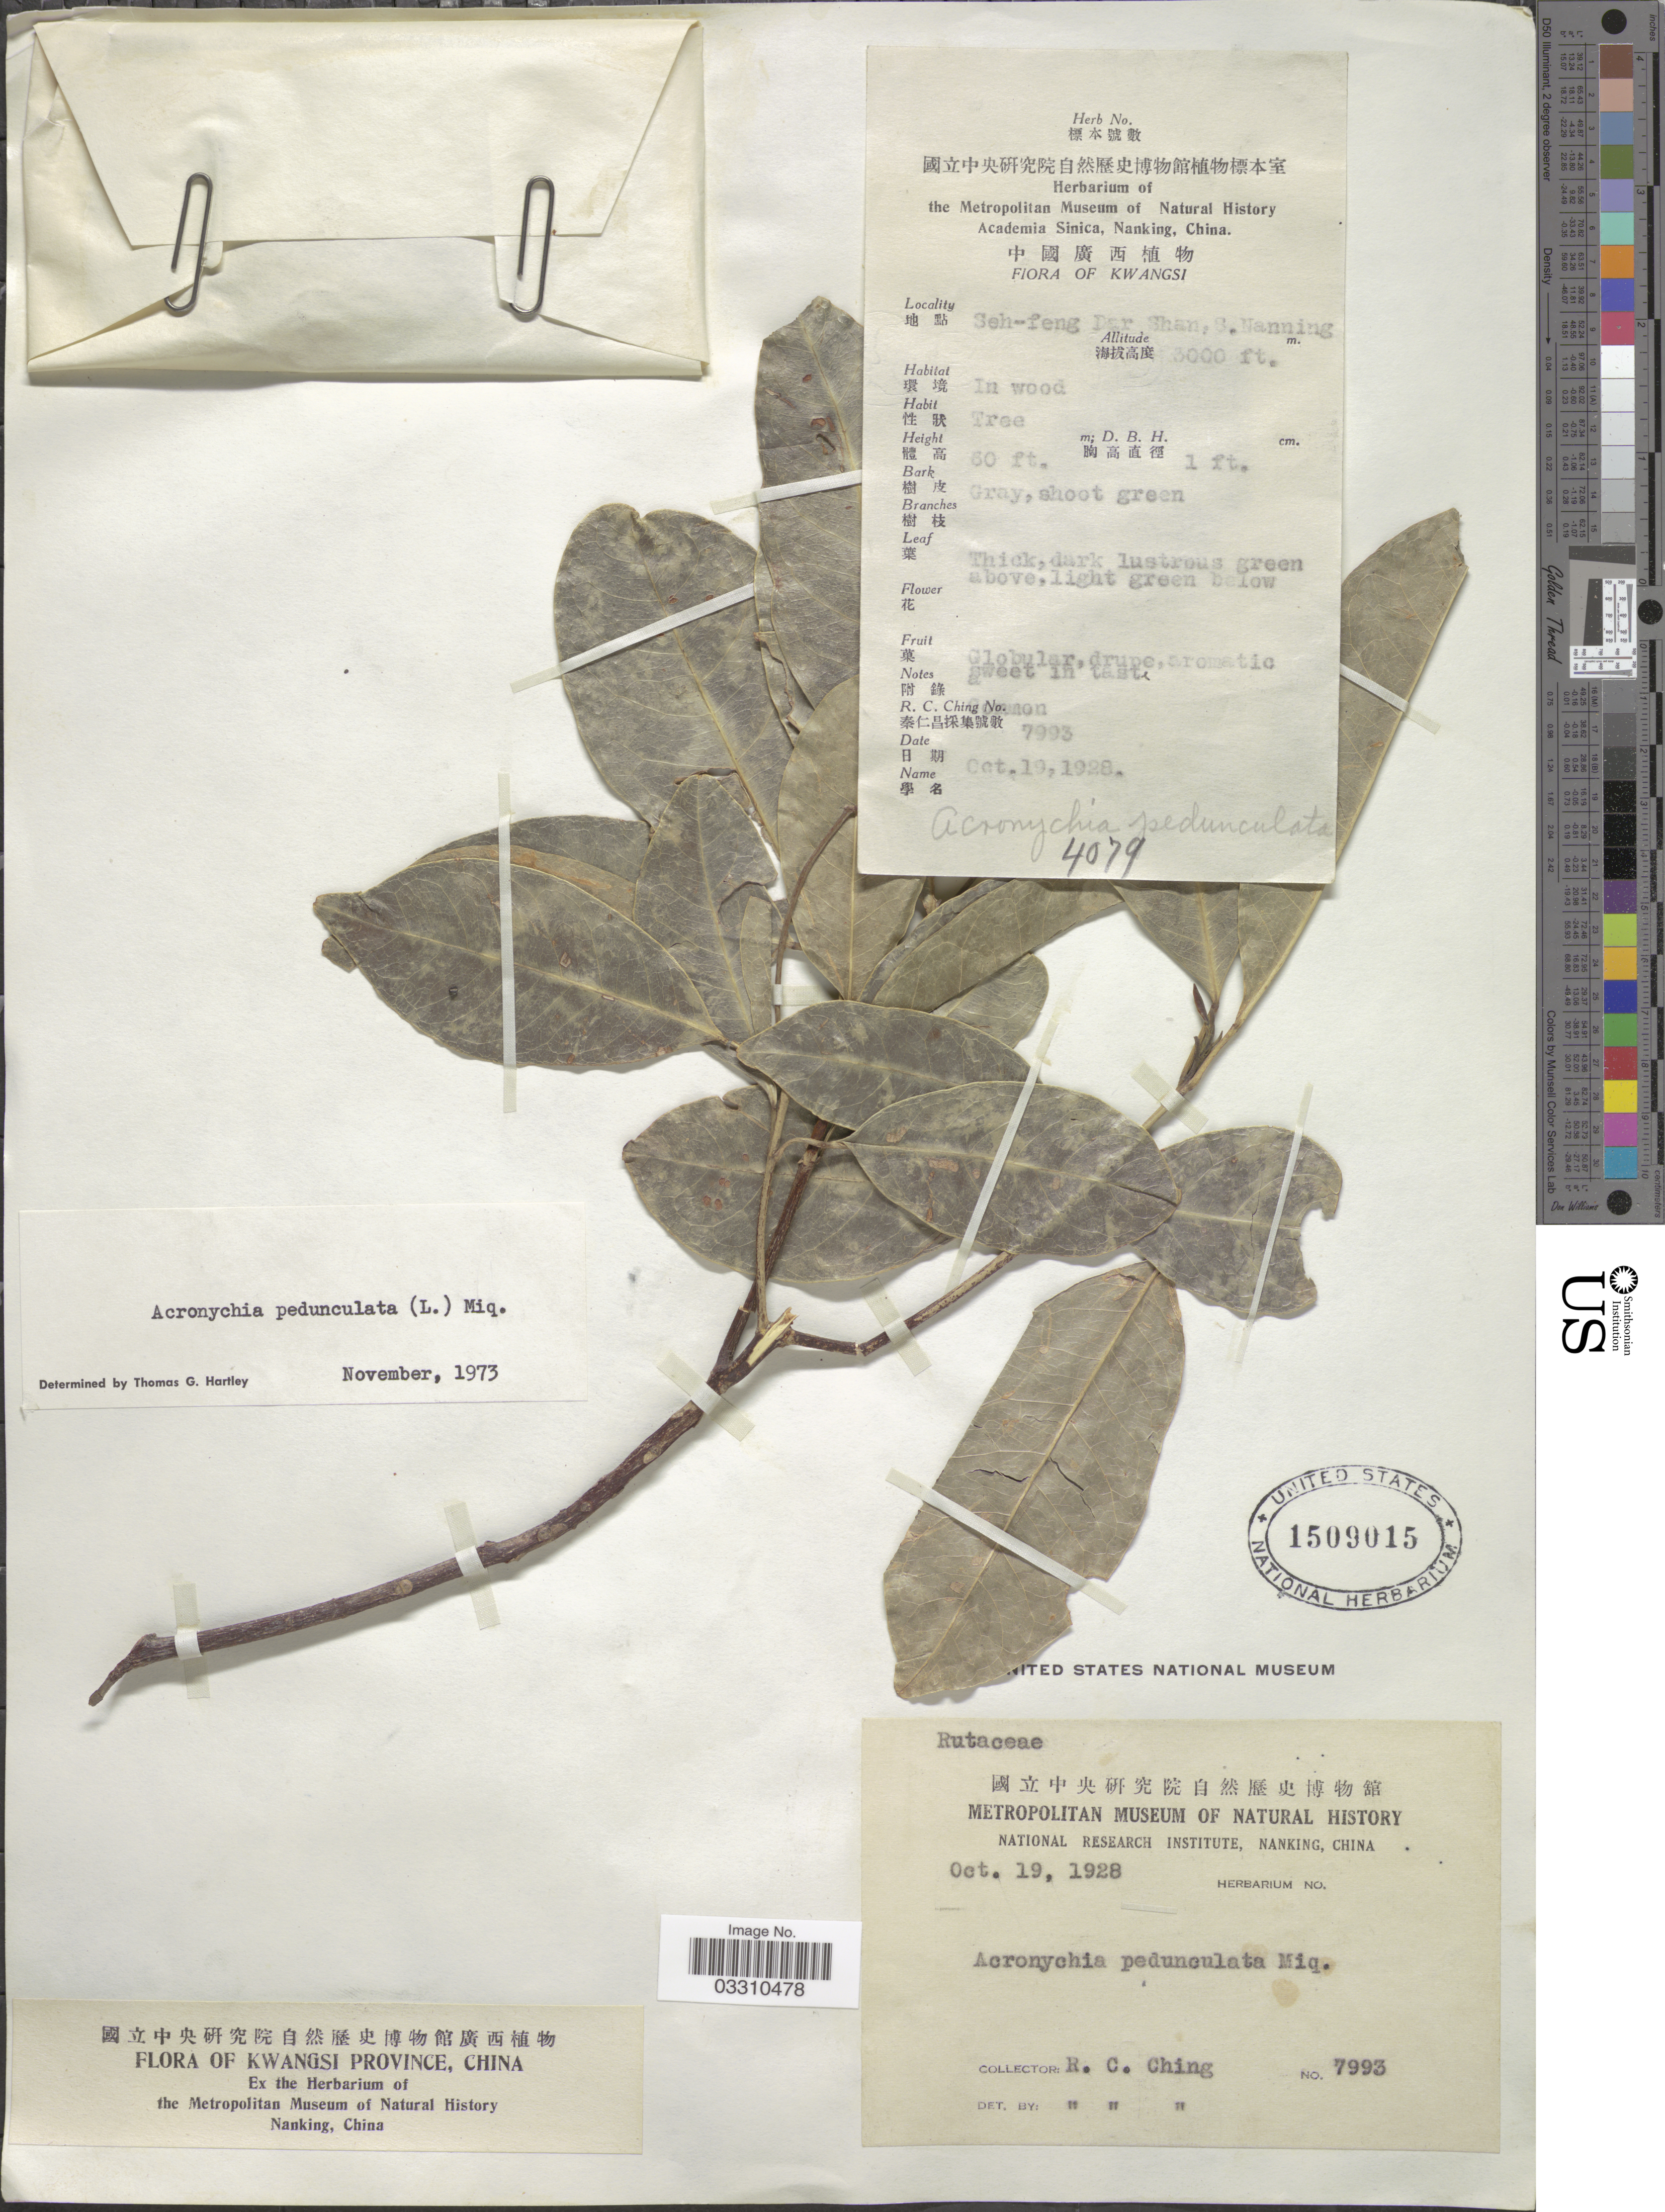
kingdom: Plantae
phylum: Tracheophyta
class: Magnoliopsida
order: Sapindales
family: Rutaceae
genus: Acronychia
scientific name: Acronychia pedunculata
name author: (L.) Miq.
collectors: R. C. Ching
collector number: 7993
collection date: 1928-10-19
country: China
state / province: Guangxi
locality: Kwangsi Province, Seh-feng Dar Shan, S. Nanning.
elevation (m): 914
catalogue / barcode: US 1509015